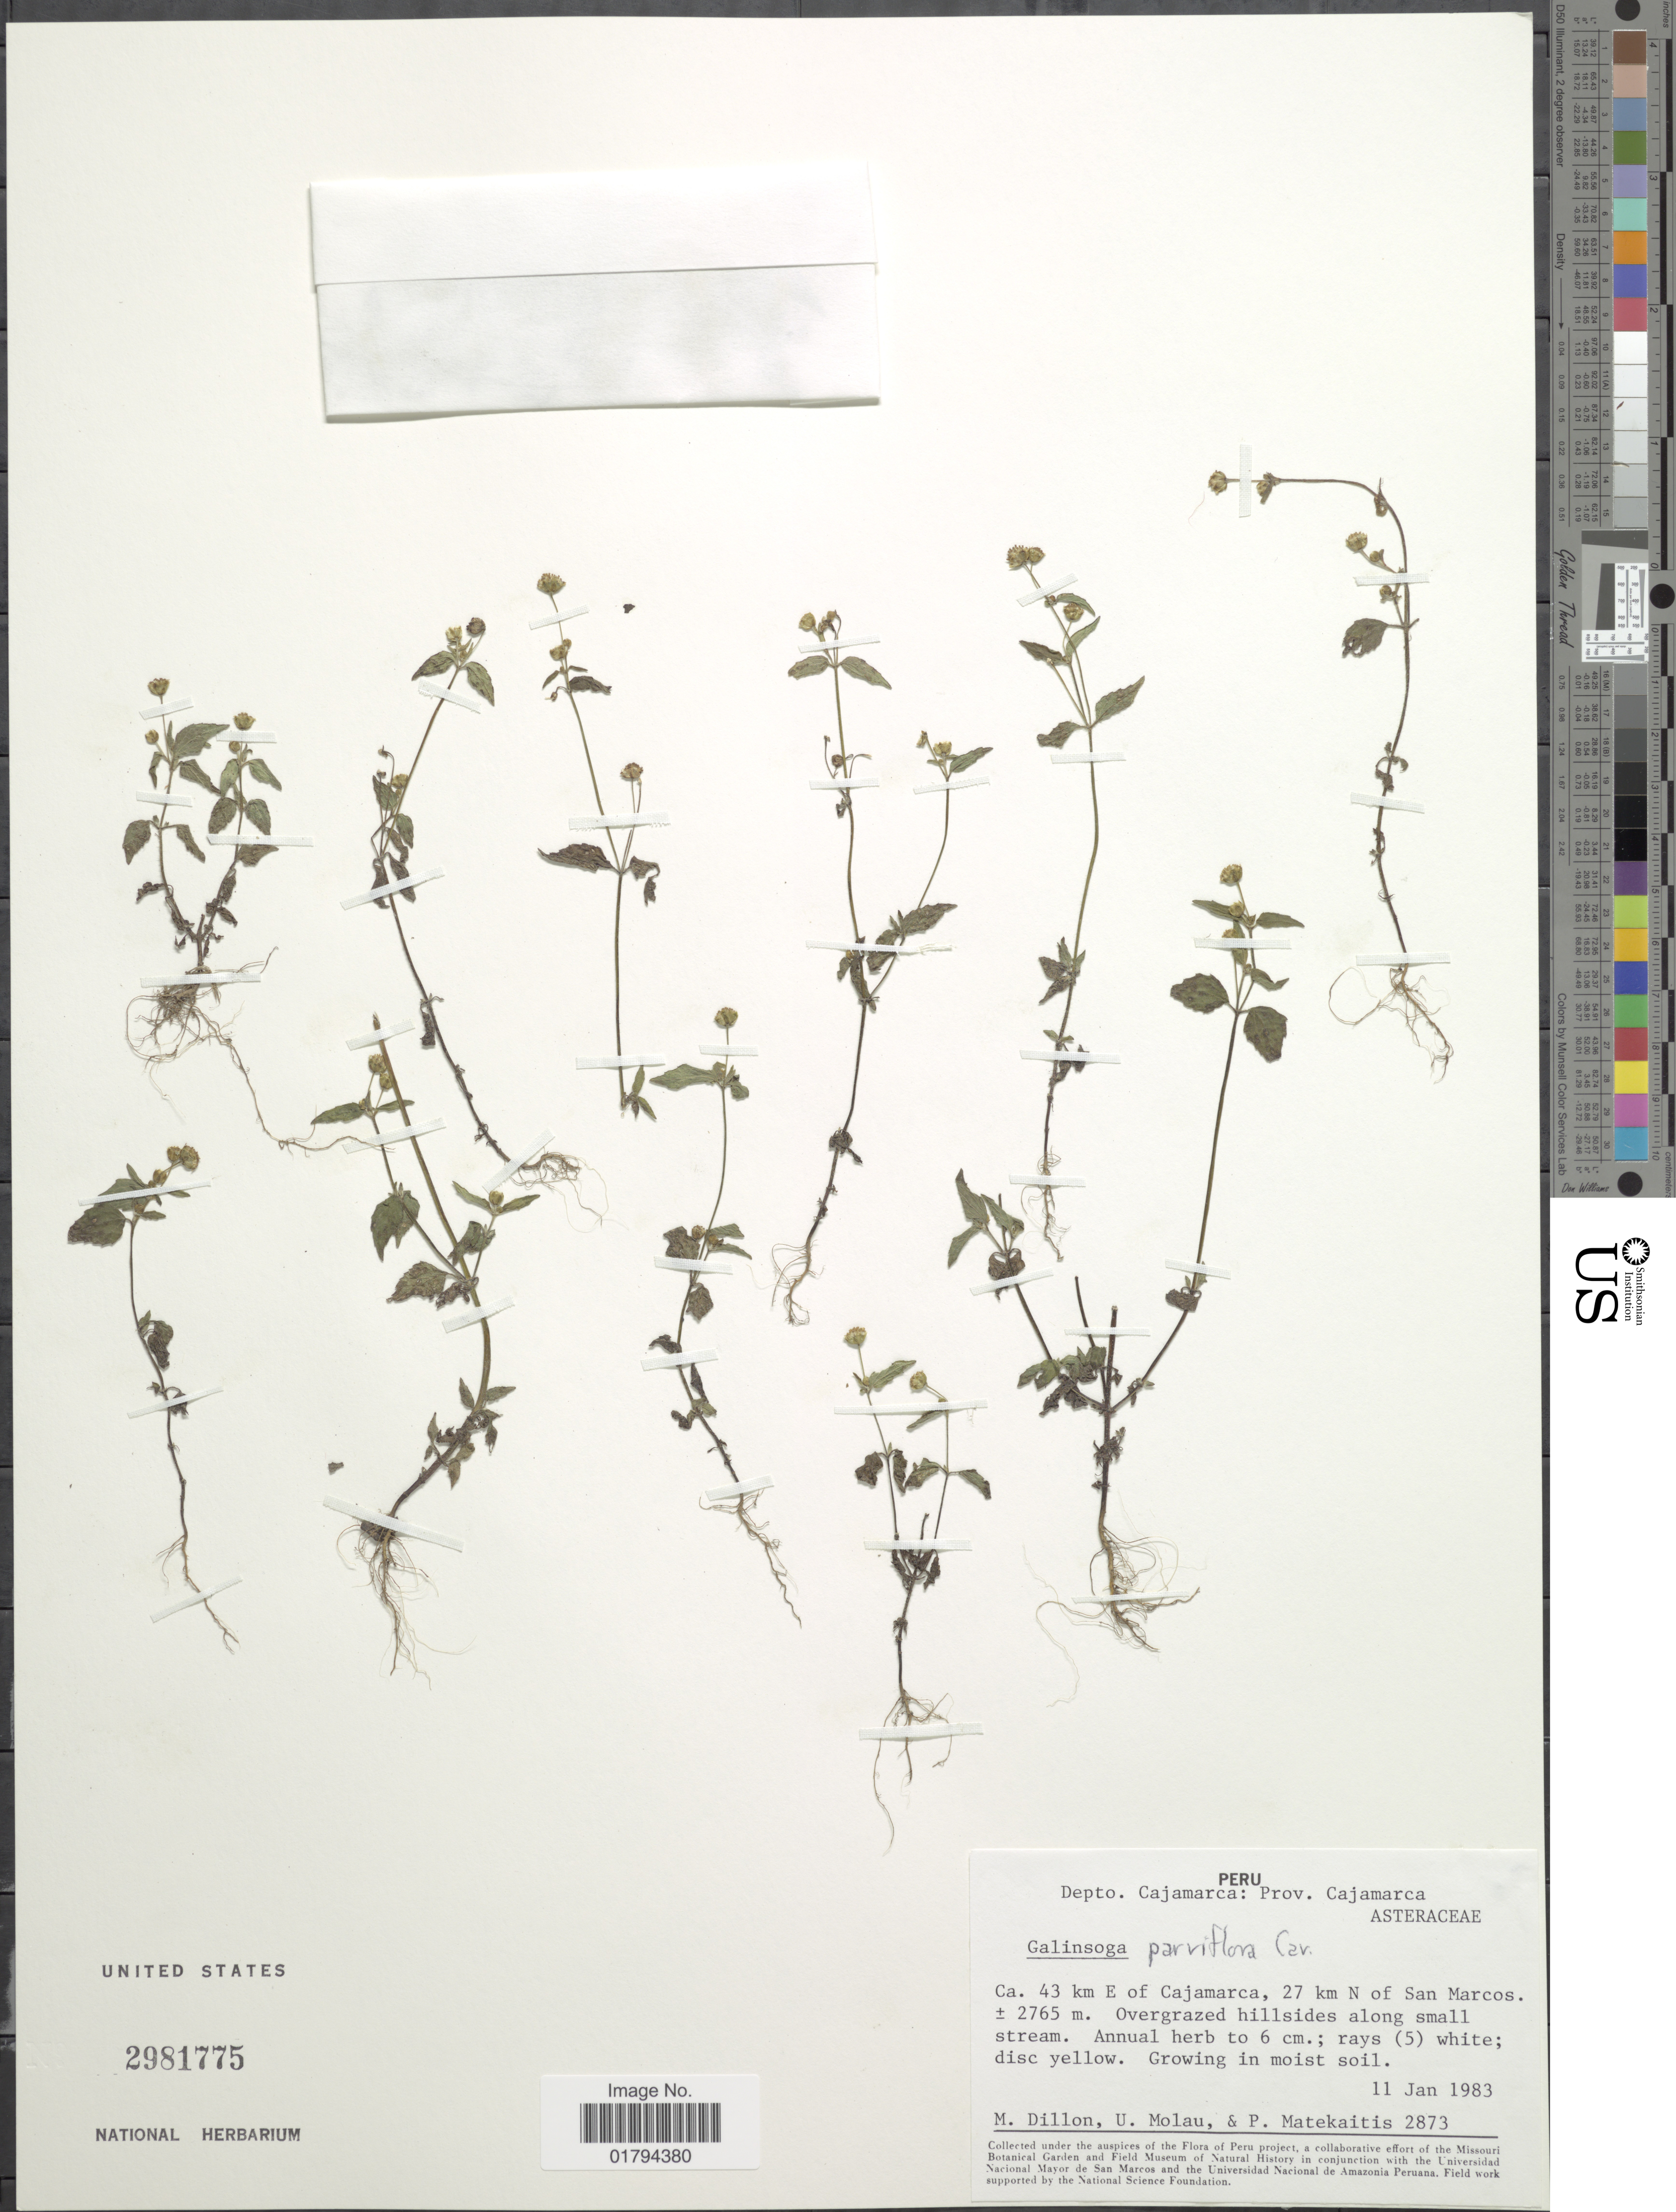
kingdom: Plantae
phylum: Tracheophyta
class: Magnoliopsida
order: Asterales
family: Asteraceae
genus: Galinsoga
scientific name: Galinsoga parviflora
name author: Cav.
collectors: M. O. Dillon, U. Molau & P. Matekaitis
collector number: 2873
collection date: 1983-01-11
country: Peru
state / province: Cajamarca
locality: Prov. Cajamarca, ca. 43 km E of Cajamarca, 27 km N of San Marcos, overgrazed hillsides along small stream.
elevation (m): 2765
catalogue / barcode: US 2981775